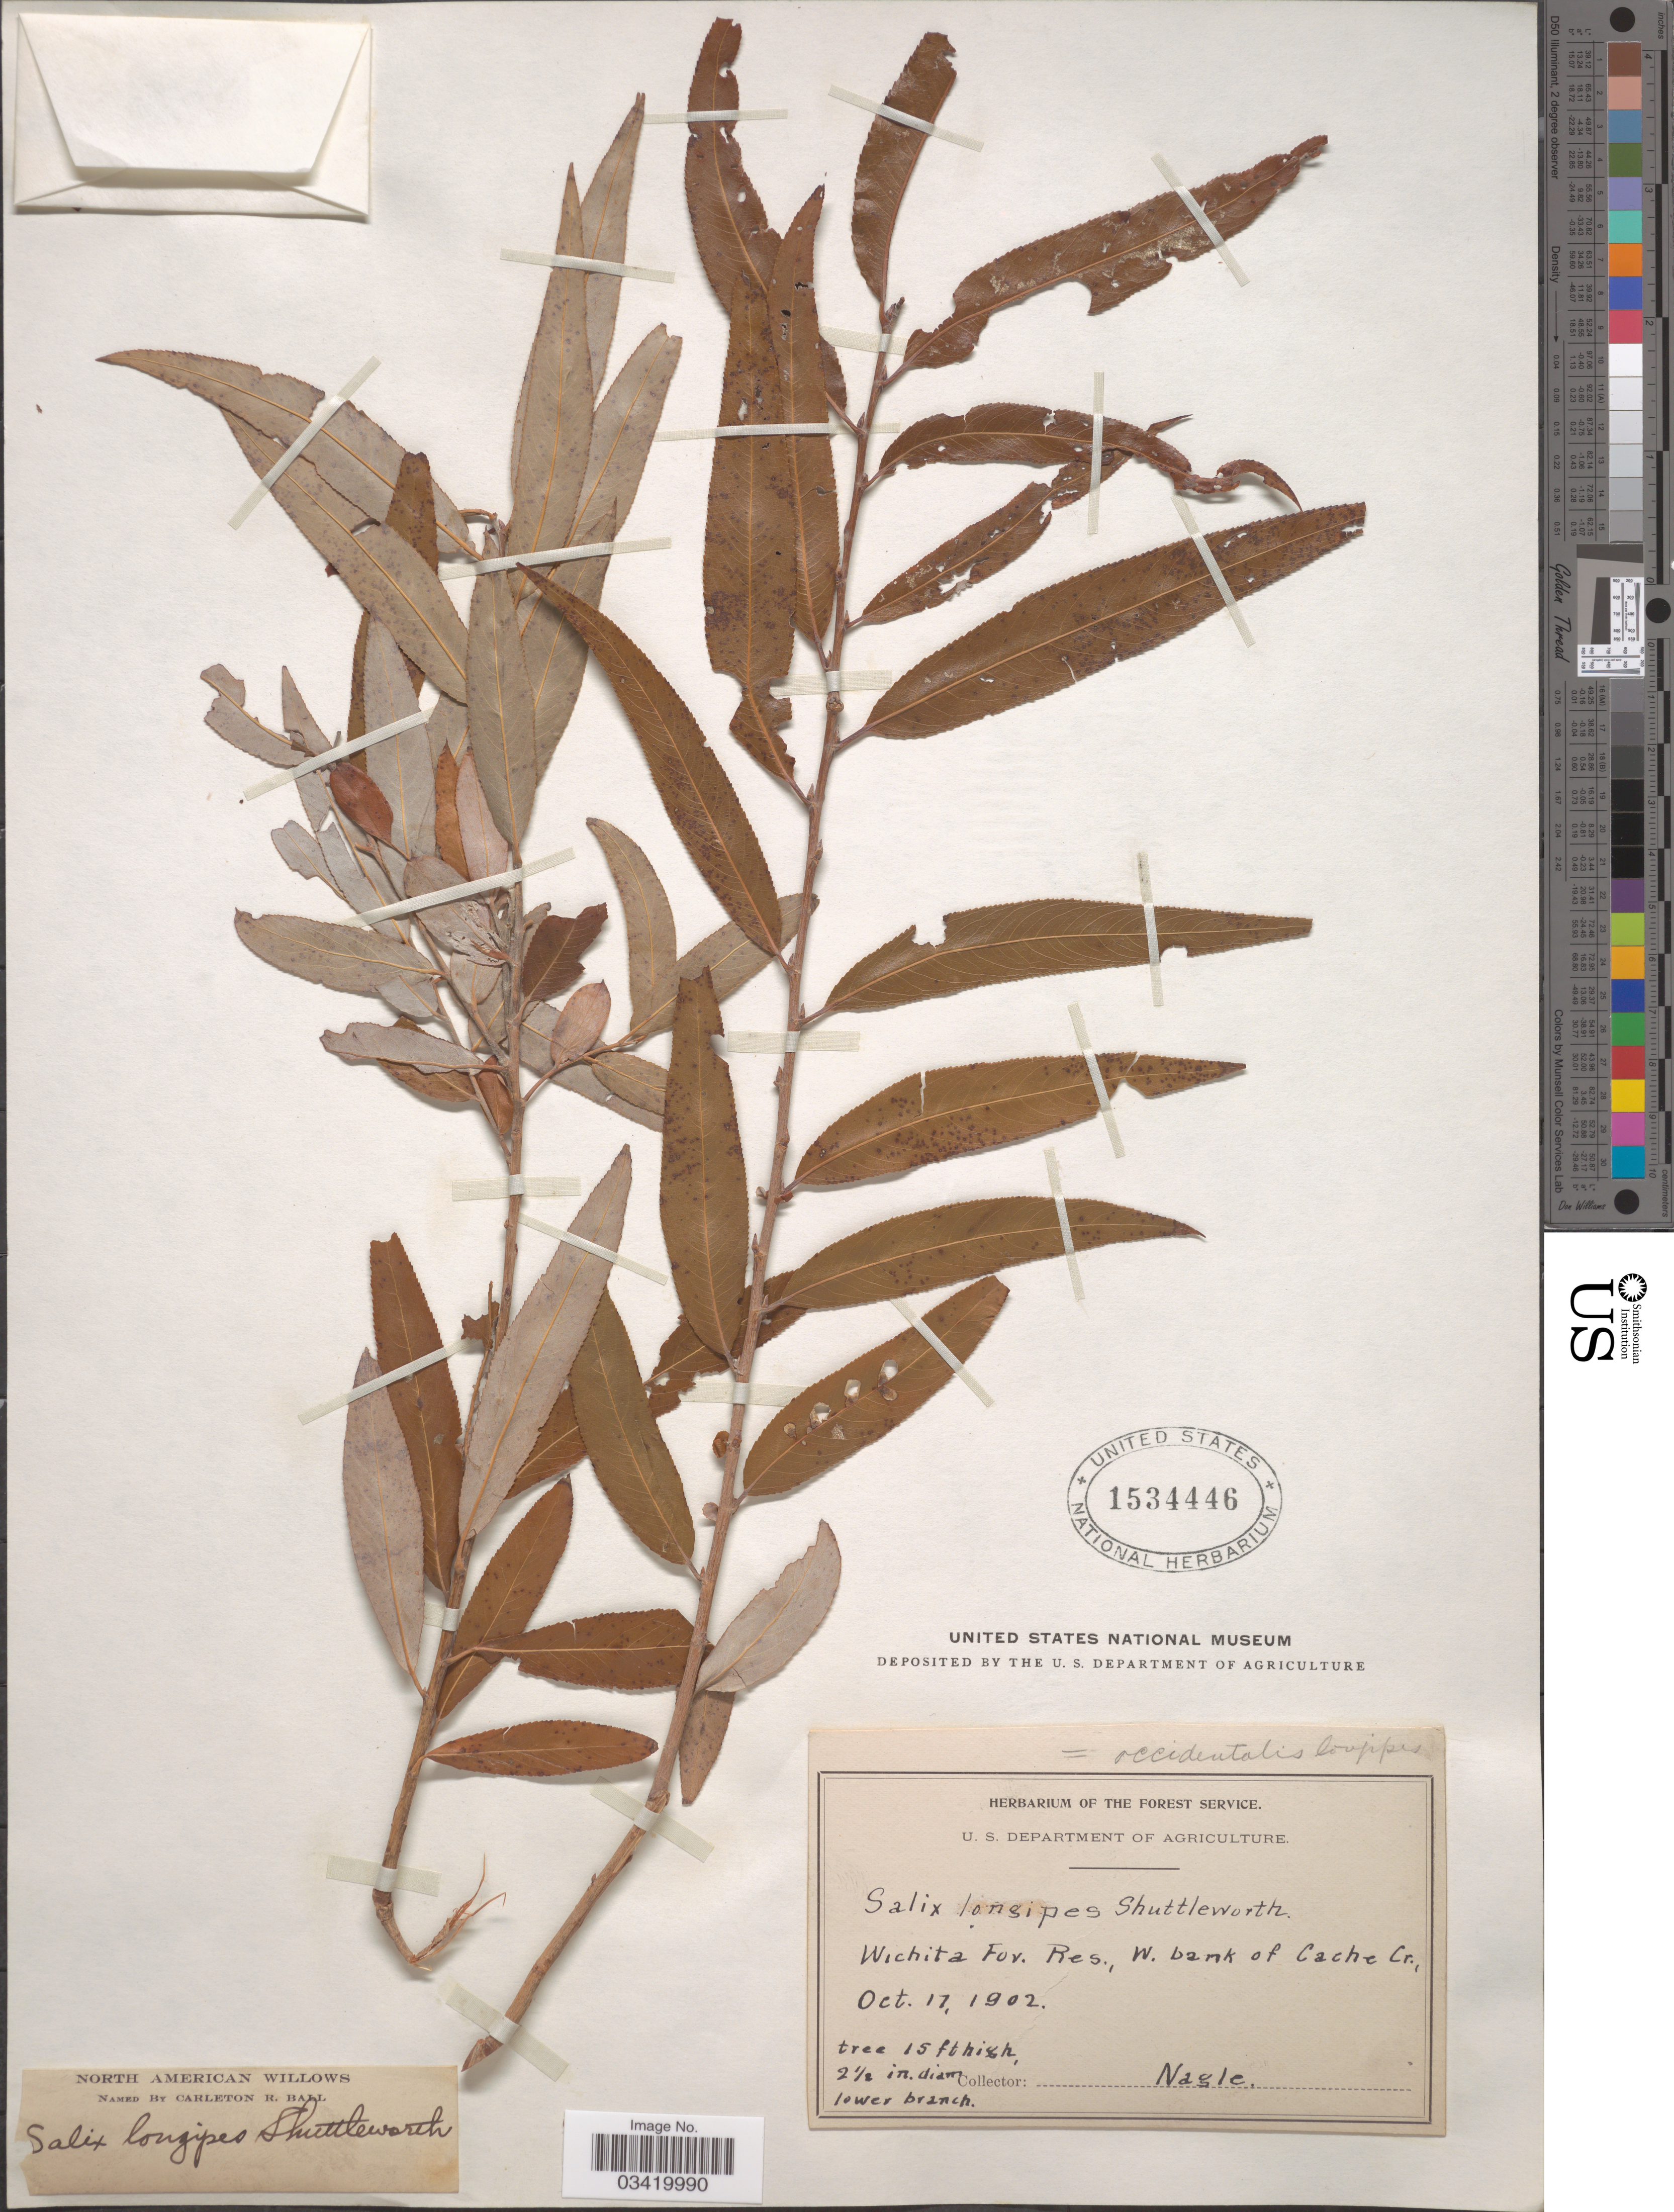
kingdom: Plantae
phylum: Tracheophyta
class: Magnoliopsida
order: Malpighiales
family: Salicaceae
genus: Salix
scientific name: Salix caroliniana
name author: Michx.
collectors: Nagle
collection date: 1902-10-17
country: United States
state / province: Oklahoma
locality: Wichita For. Res., W. bank of Cache Cr.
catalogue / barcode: US 1534446